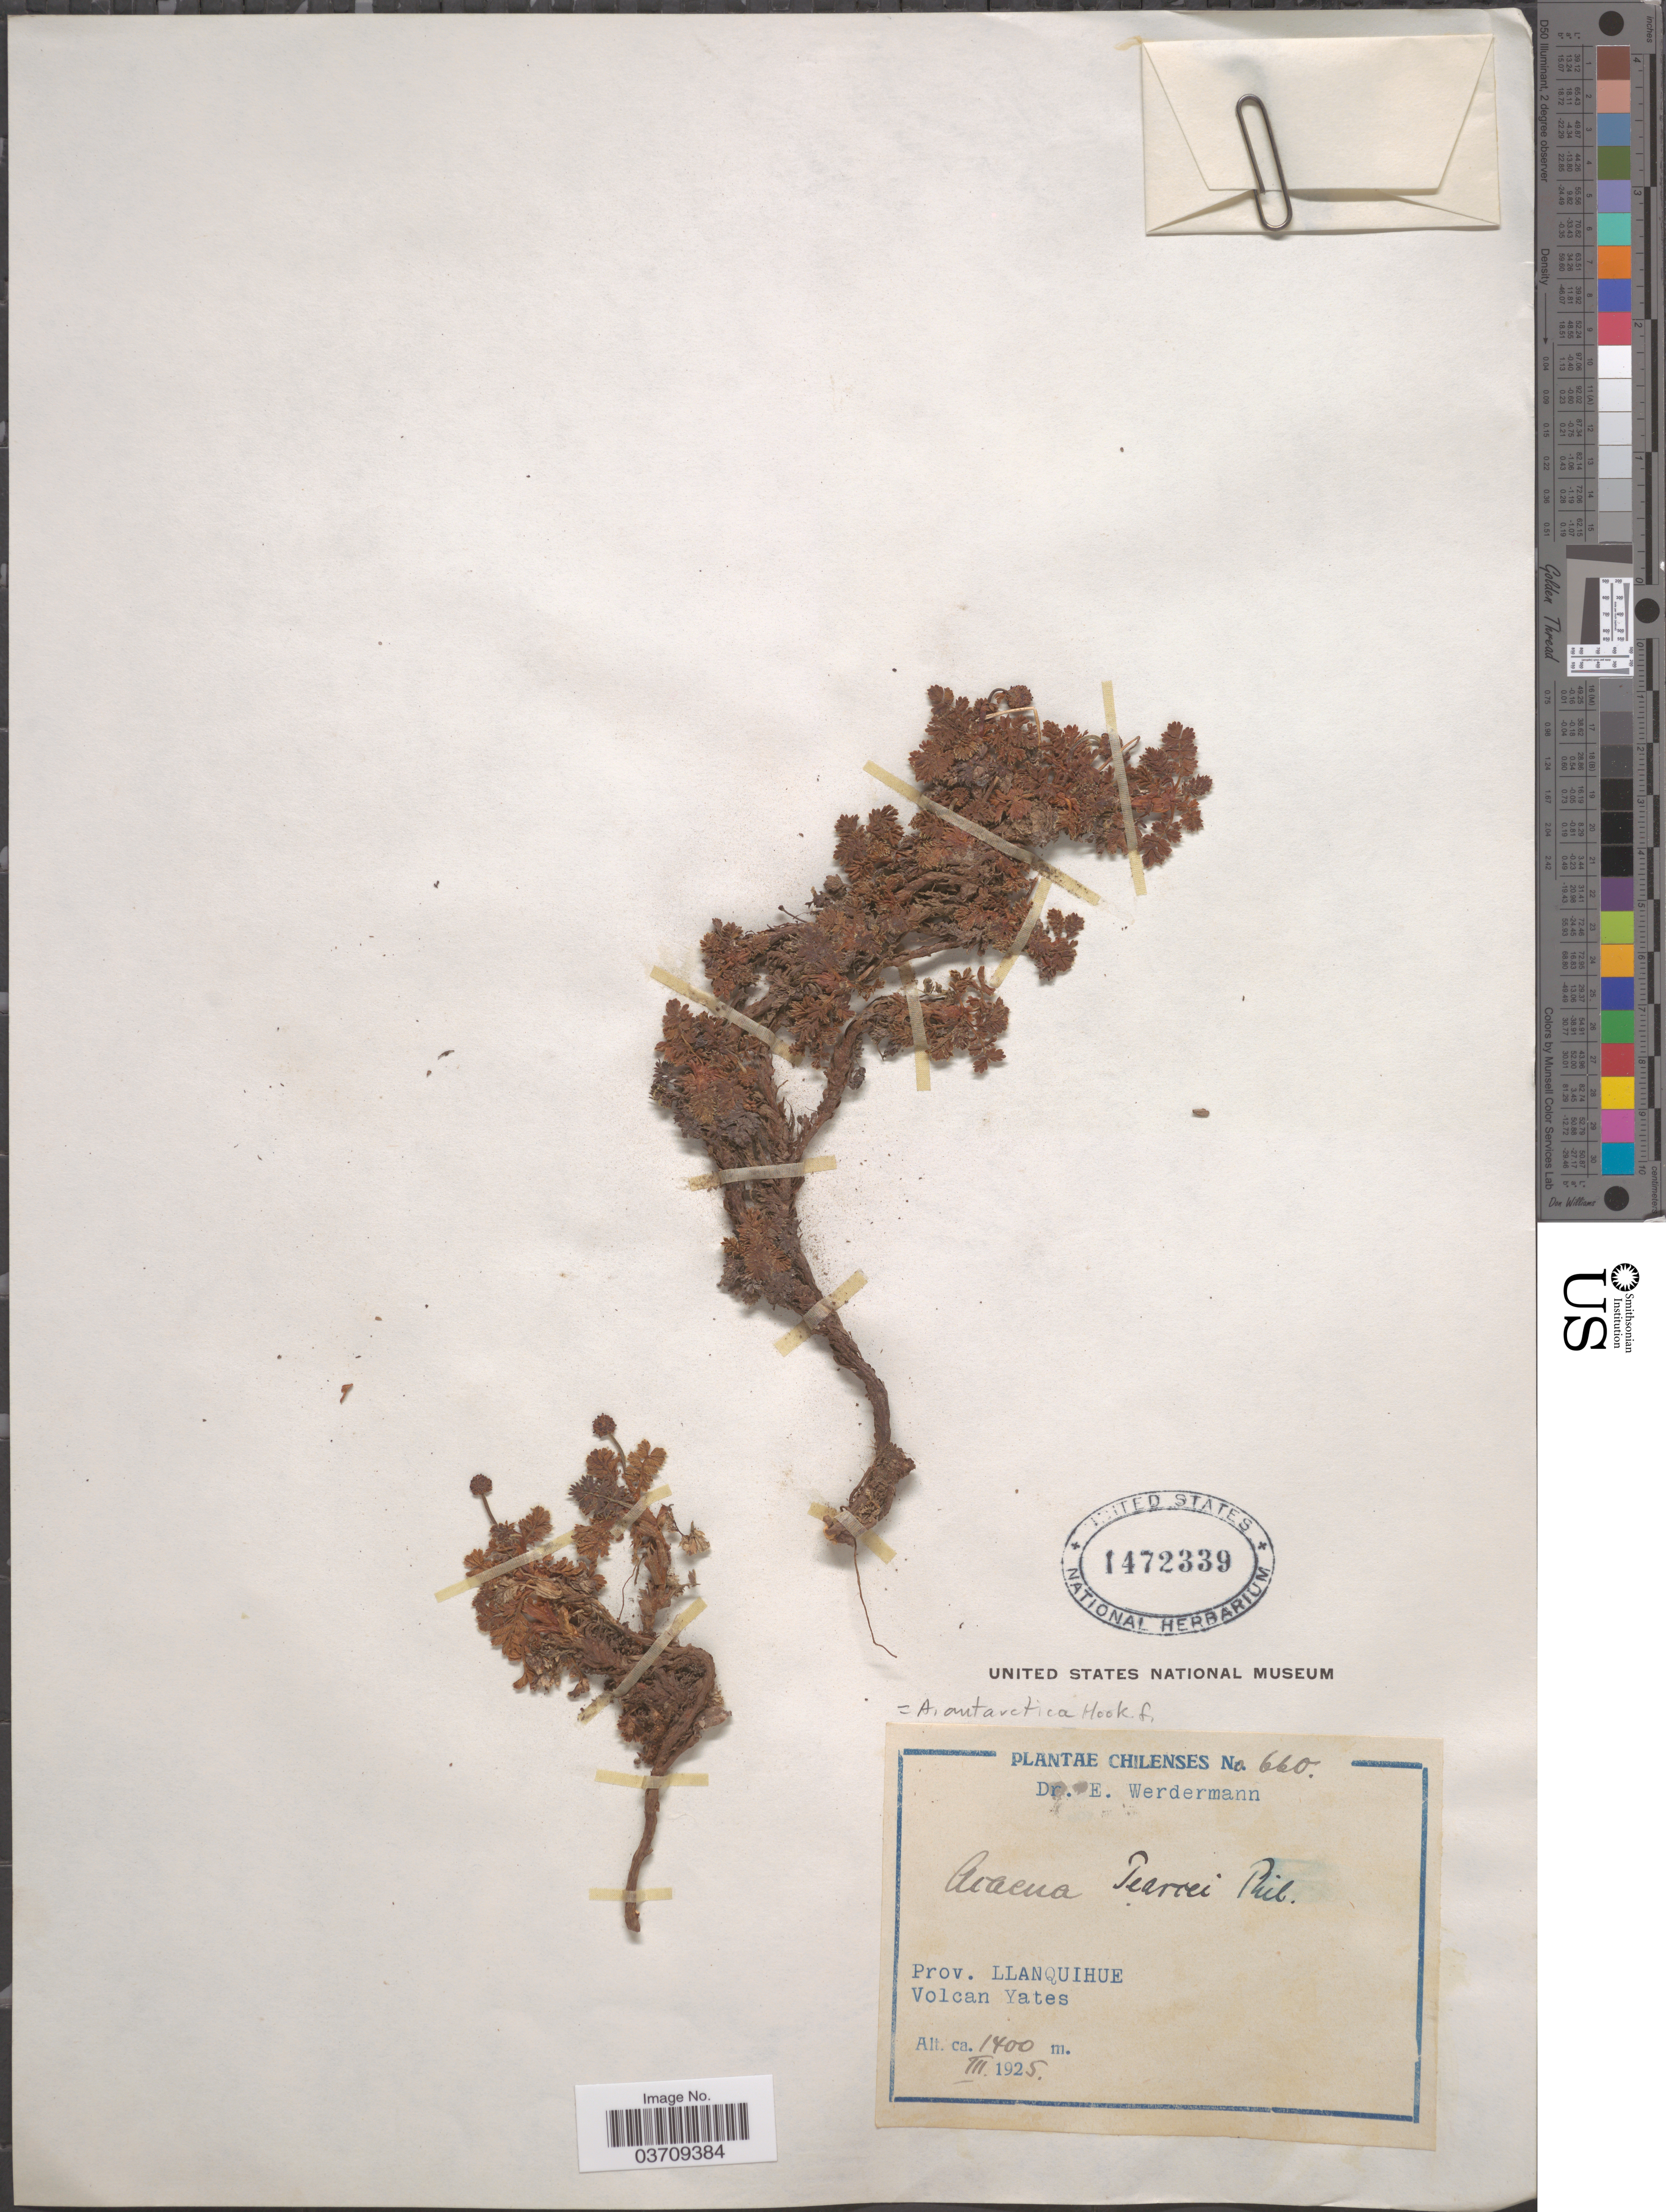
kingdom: Plantae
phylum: Tracheophyta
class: Magnoliopsida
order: Rosales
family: Rosaceae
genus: Acaena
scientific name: Acaena antarctica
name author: Hook. f.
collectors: E. Werdermann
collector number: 660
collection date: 1925-03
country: Chile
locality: Prov. Llanquihue. Volcan Yates.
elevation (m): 1400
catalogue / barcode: US 1472339